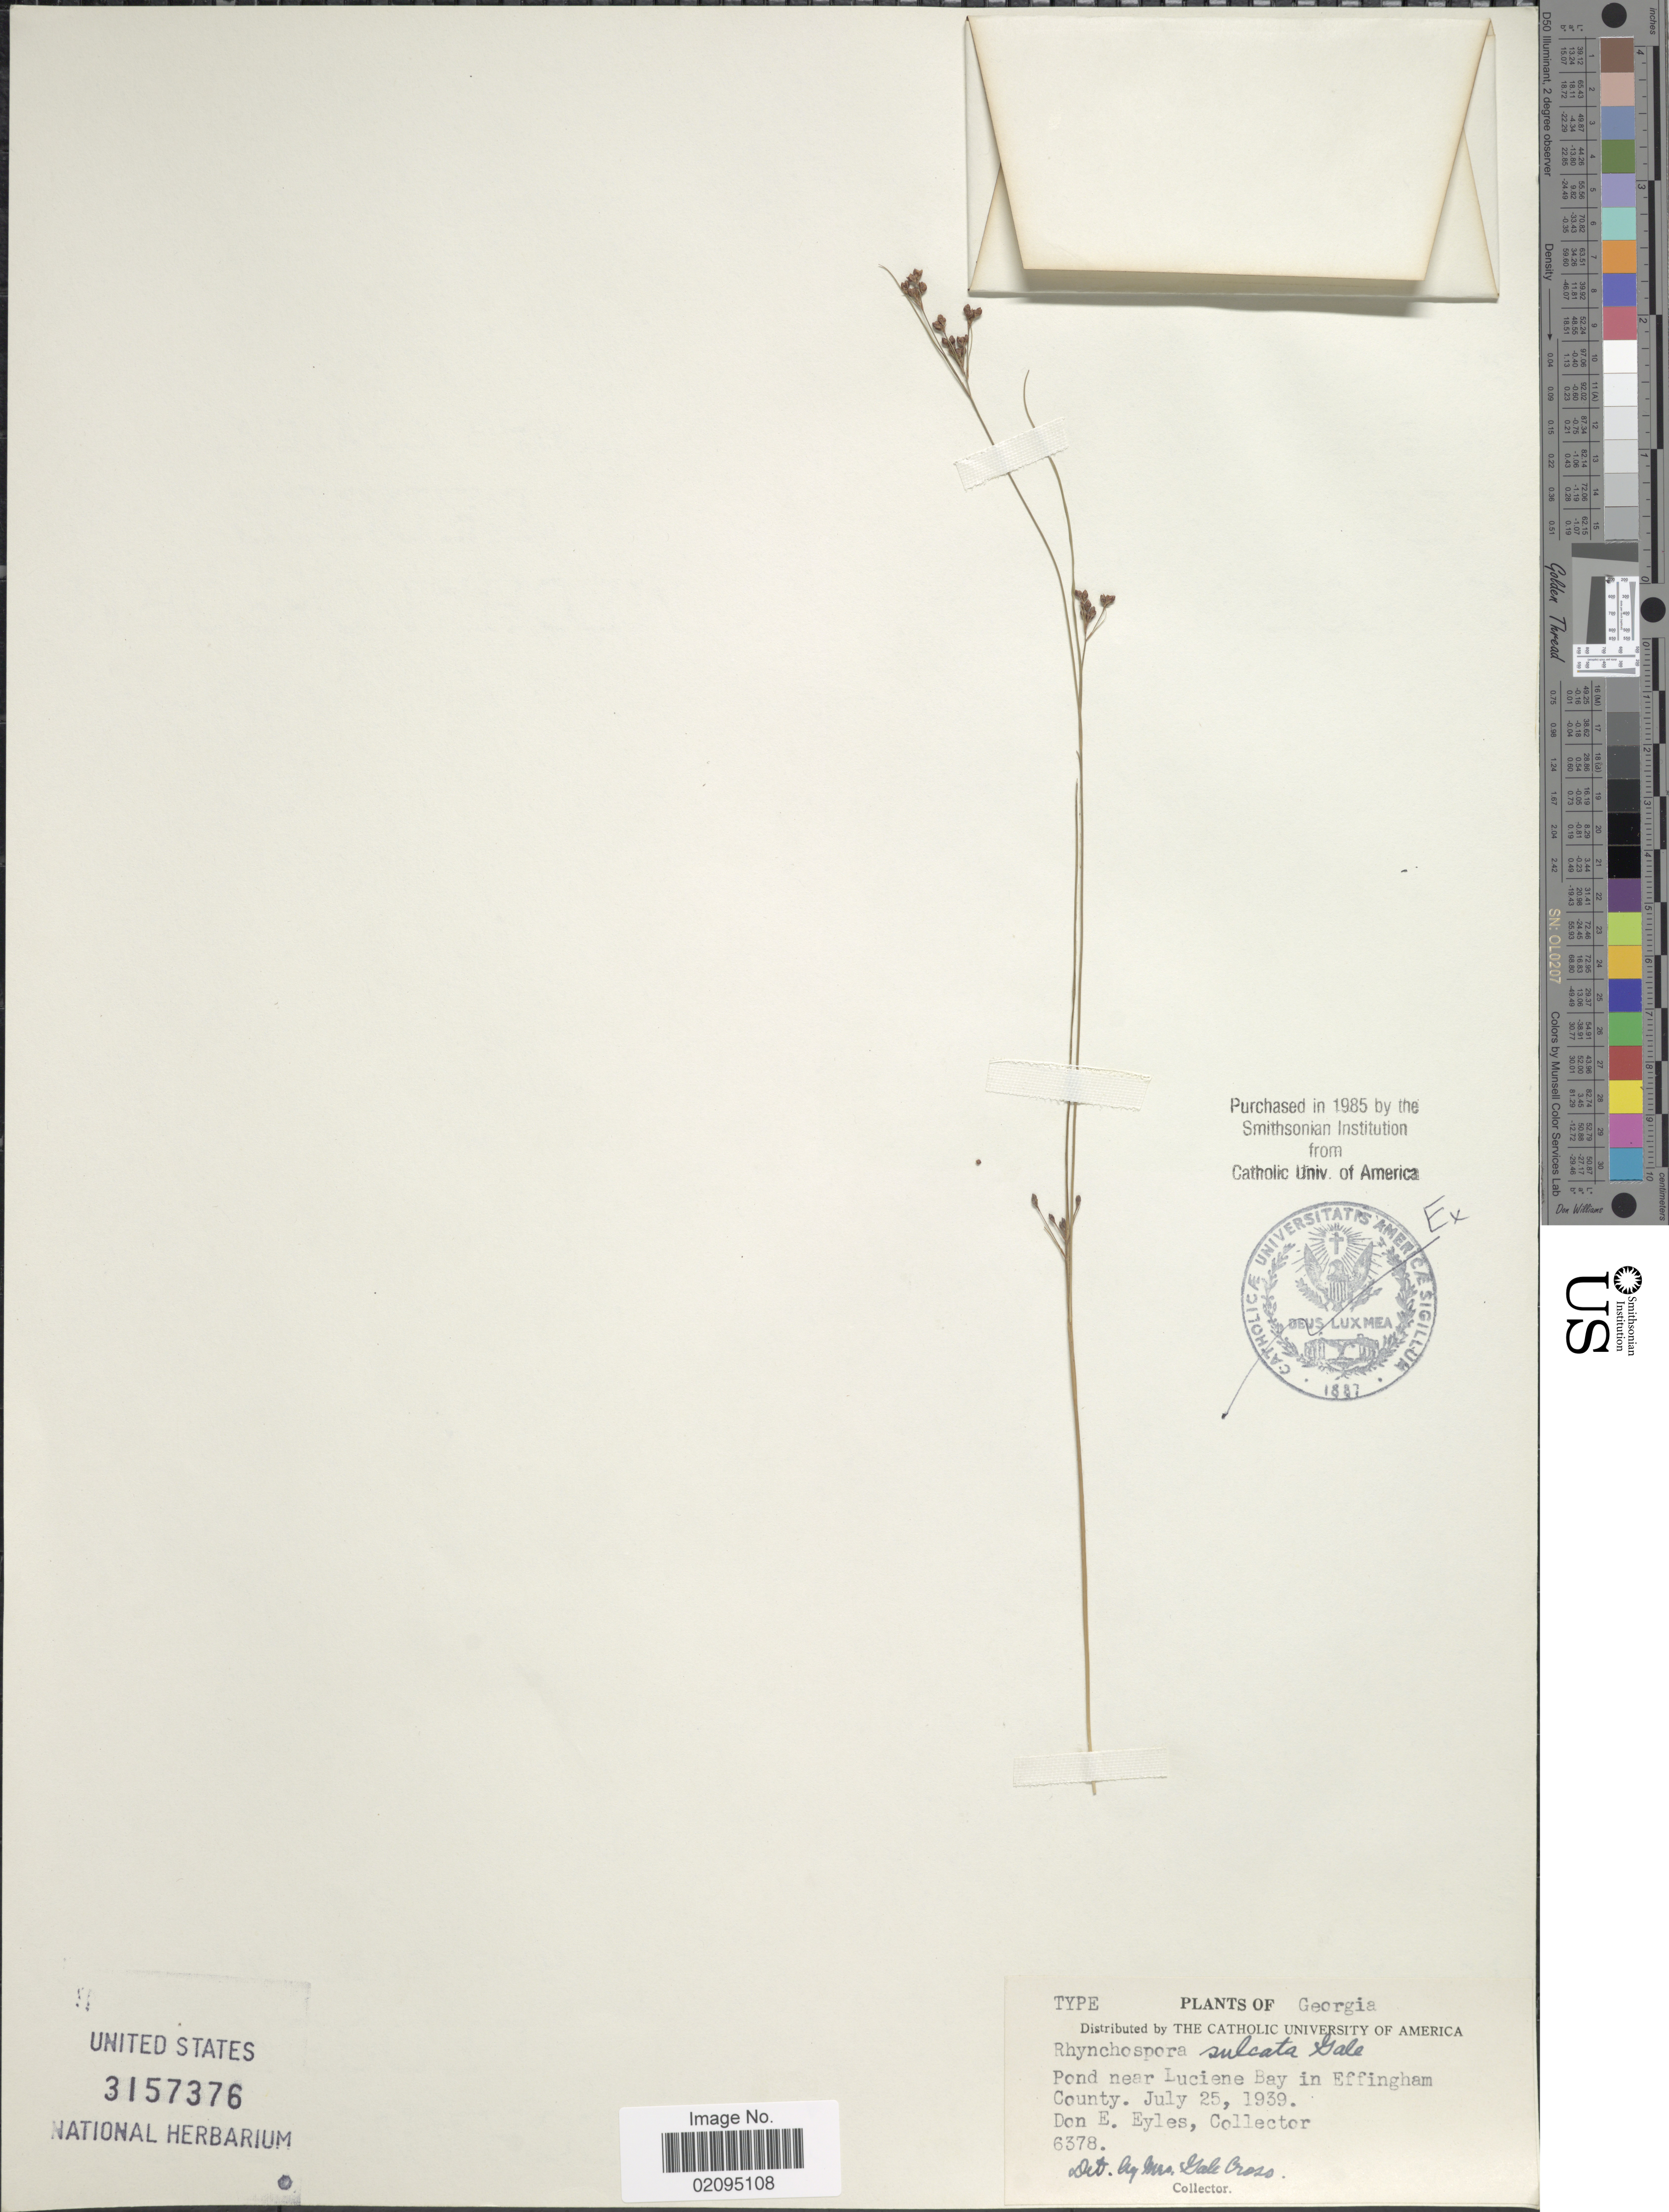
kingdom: Plantae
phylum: Tracheophyta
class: Liliopsida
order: Poales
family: Cyperaceae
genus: Rhynchospora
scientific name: Rhynchospora sulcata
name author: Gale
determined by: Strong, Mark T., (BOT), Smithsonian Institution - National Museum of Natural History (UNITED STATES)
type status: Isotype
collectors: D. Eyles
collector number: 6378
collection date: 1939-07-25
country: United States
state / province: Georgia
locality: Pond near Luciene Bay in Effingham County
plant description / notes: Possible type of Rhynchospora sulcata Gale. Specimen retrieved from general collection and stored at Type Register.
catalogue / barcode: US 3157376